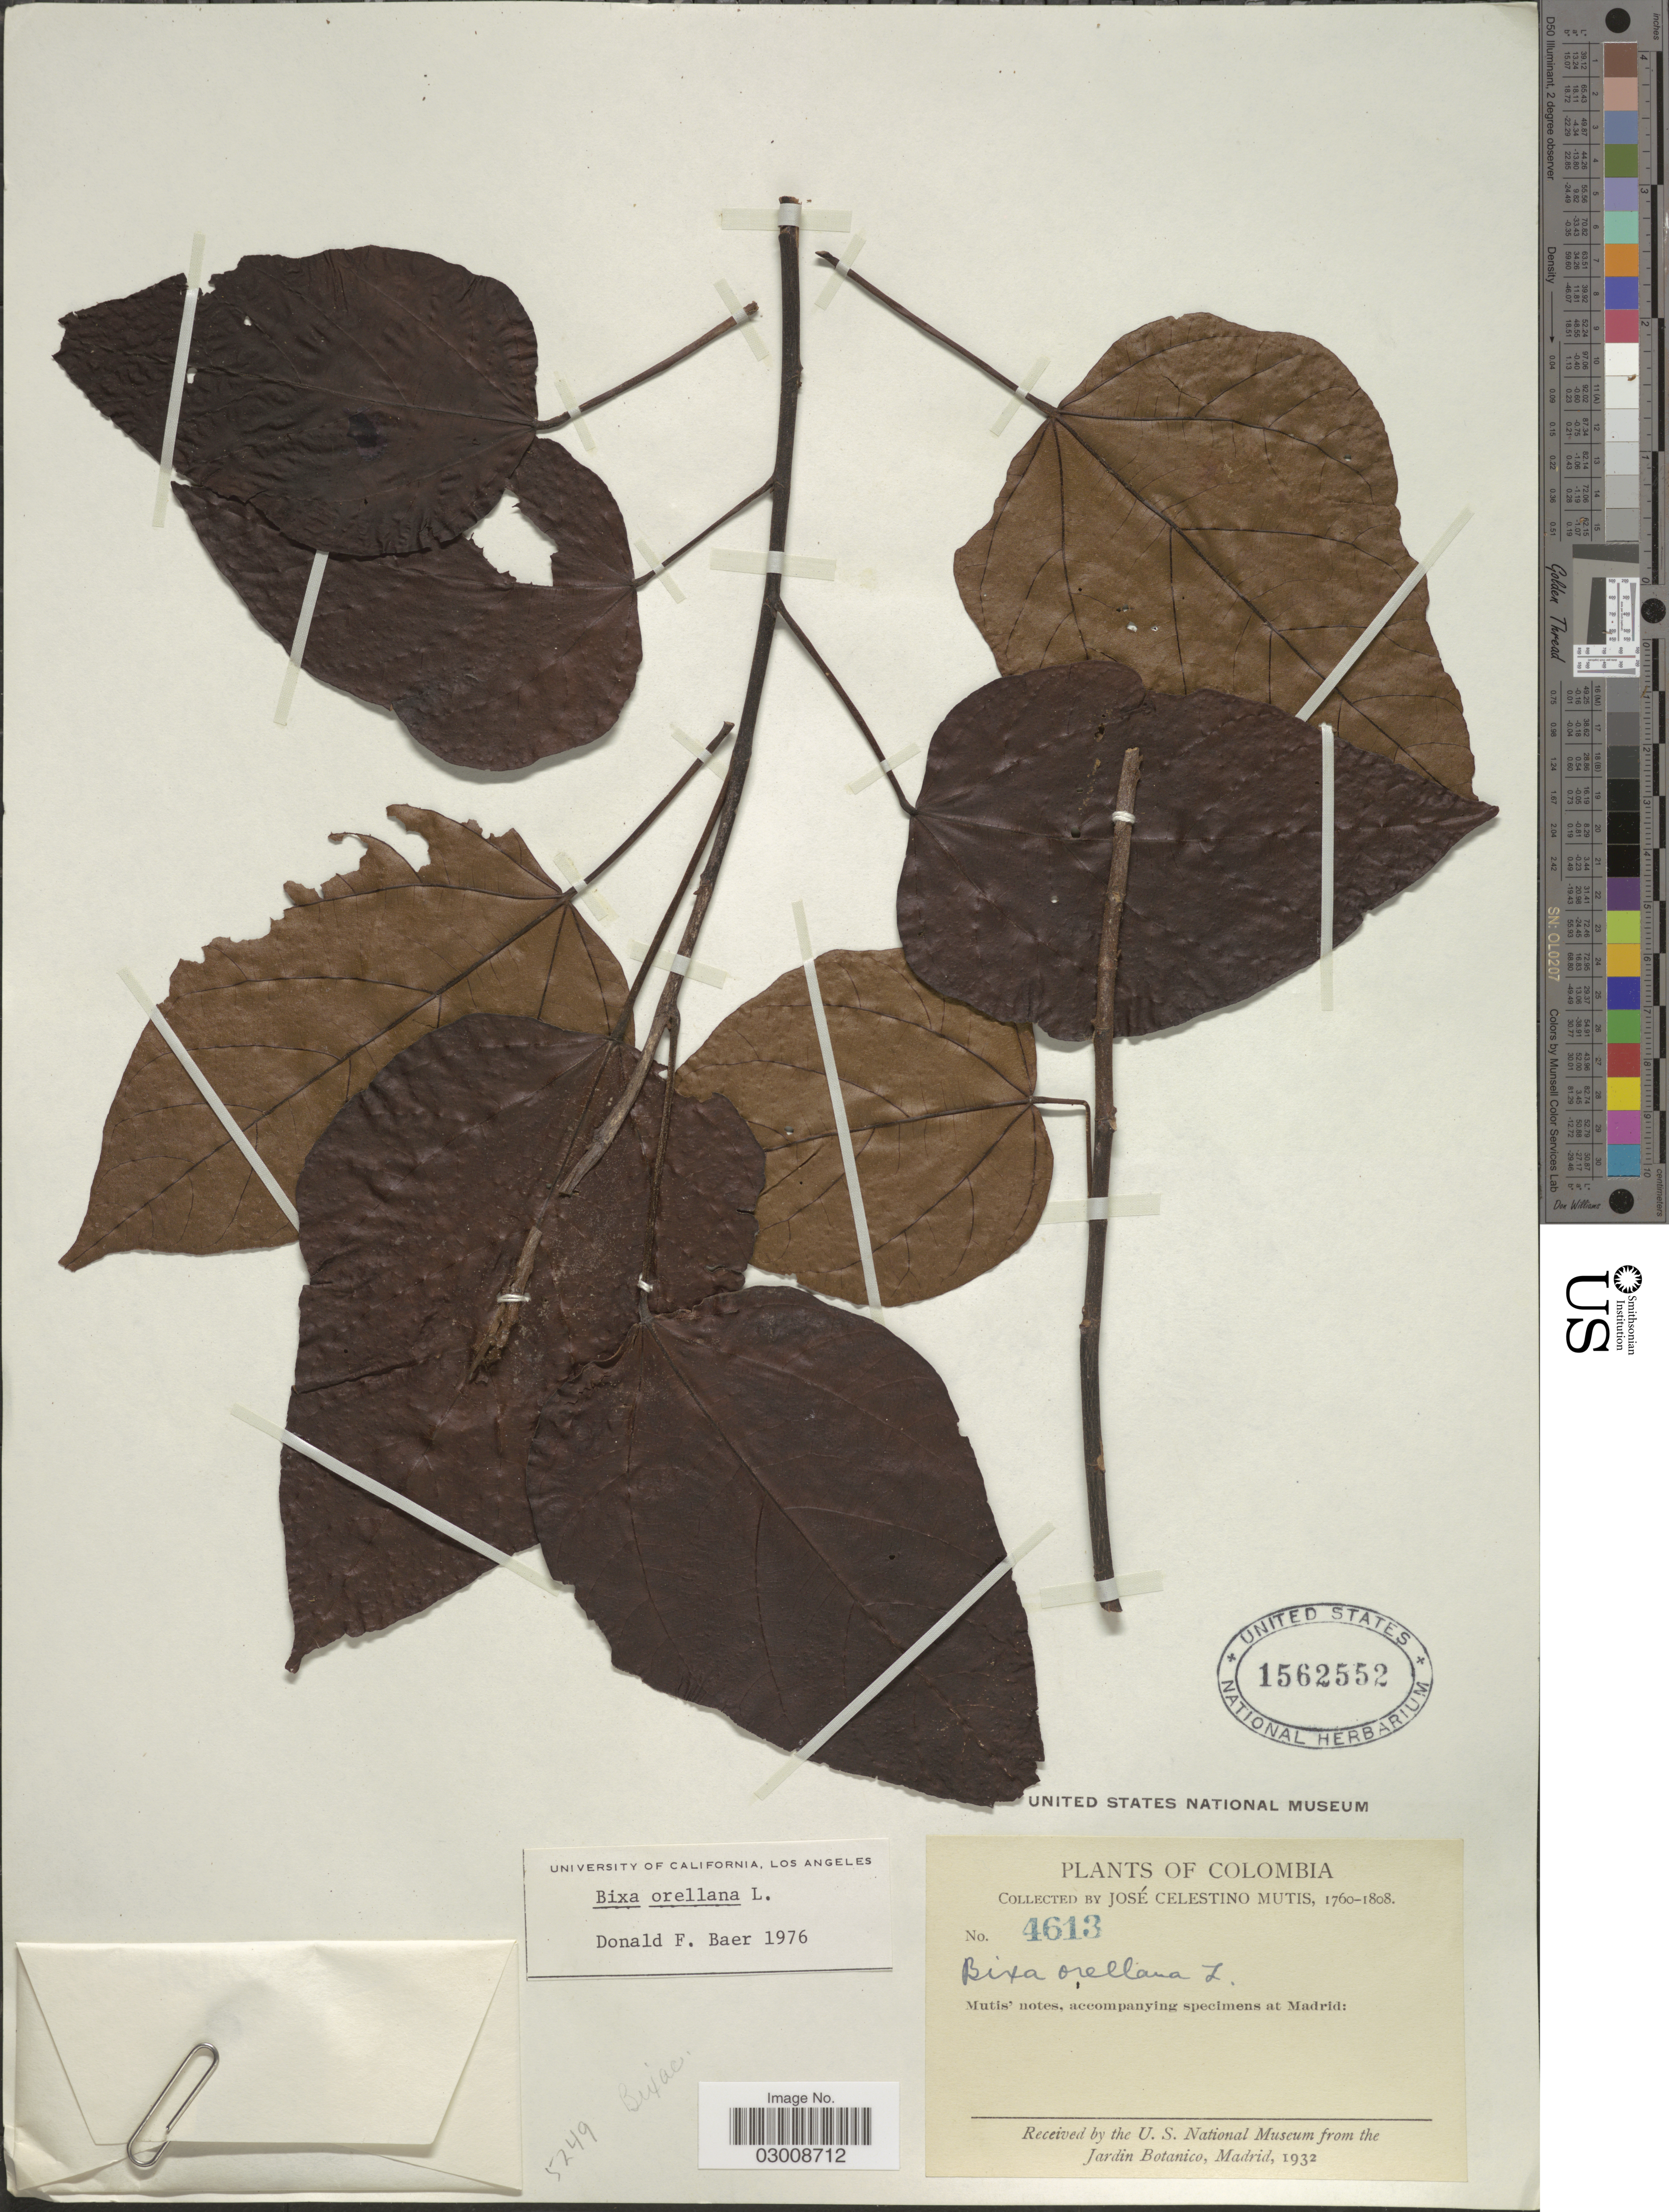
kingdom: Plantae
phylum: Tracheophyta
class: Magnoliopsida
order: Malvales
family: Bixaceae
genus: Bixa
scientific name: Bixa orellana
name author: L.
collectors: J. C. B. Mutis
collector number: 4613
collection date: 1760/1808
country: Colombia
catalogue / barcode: US 1562552